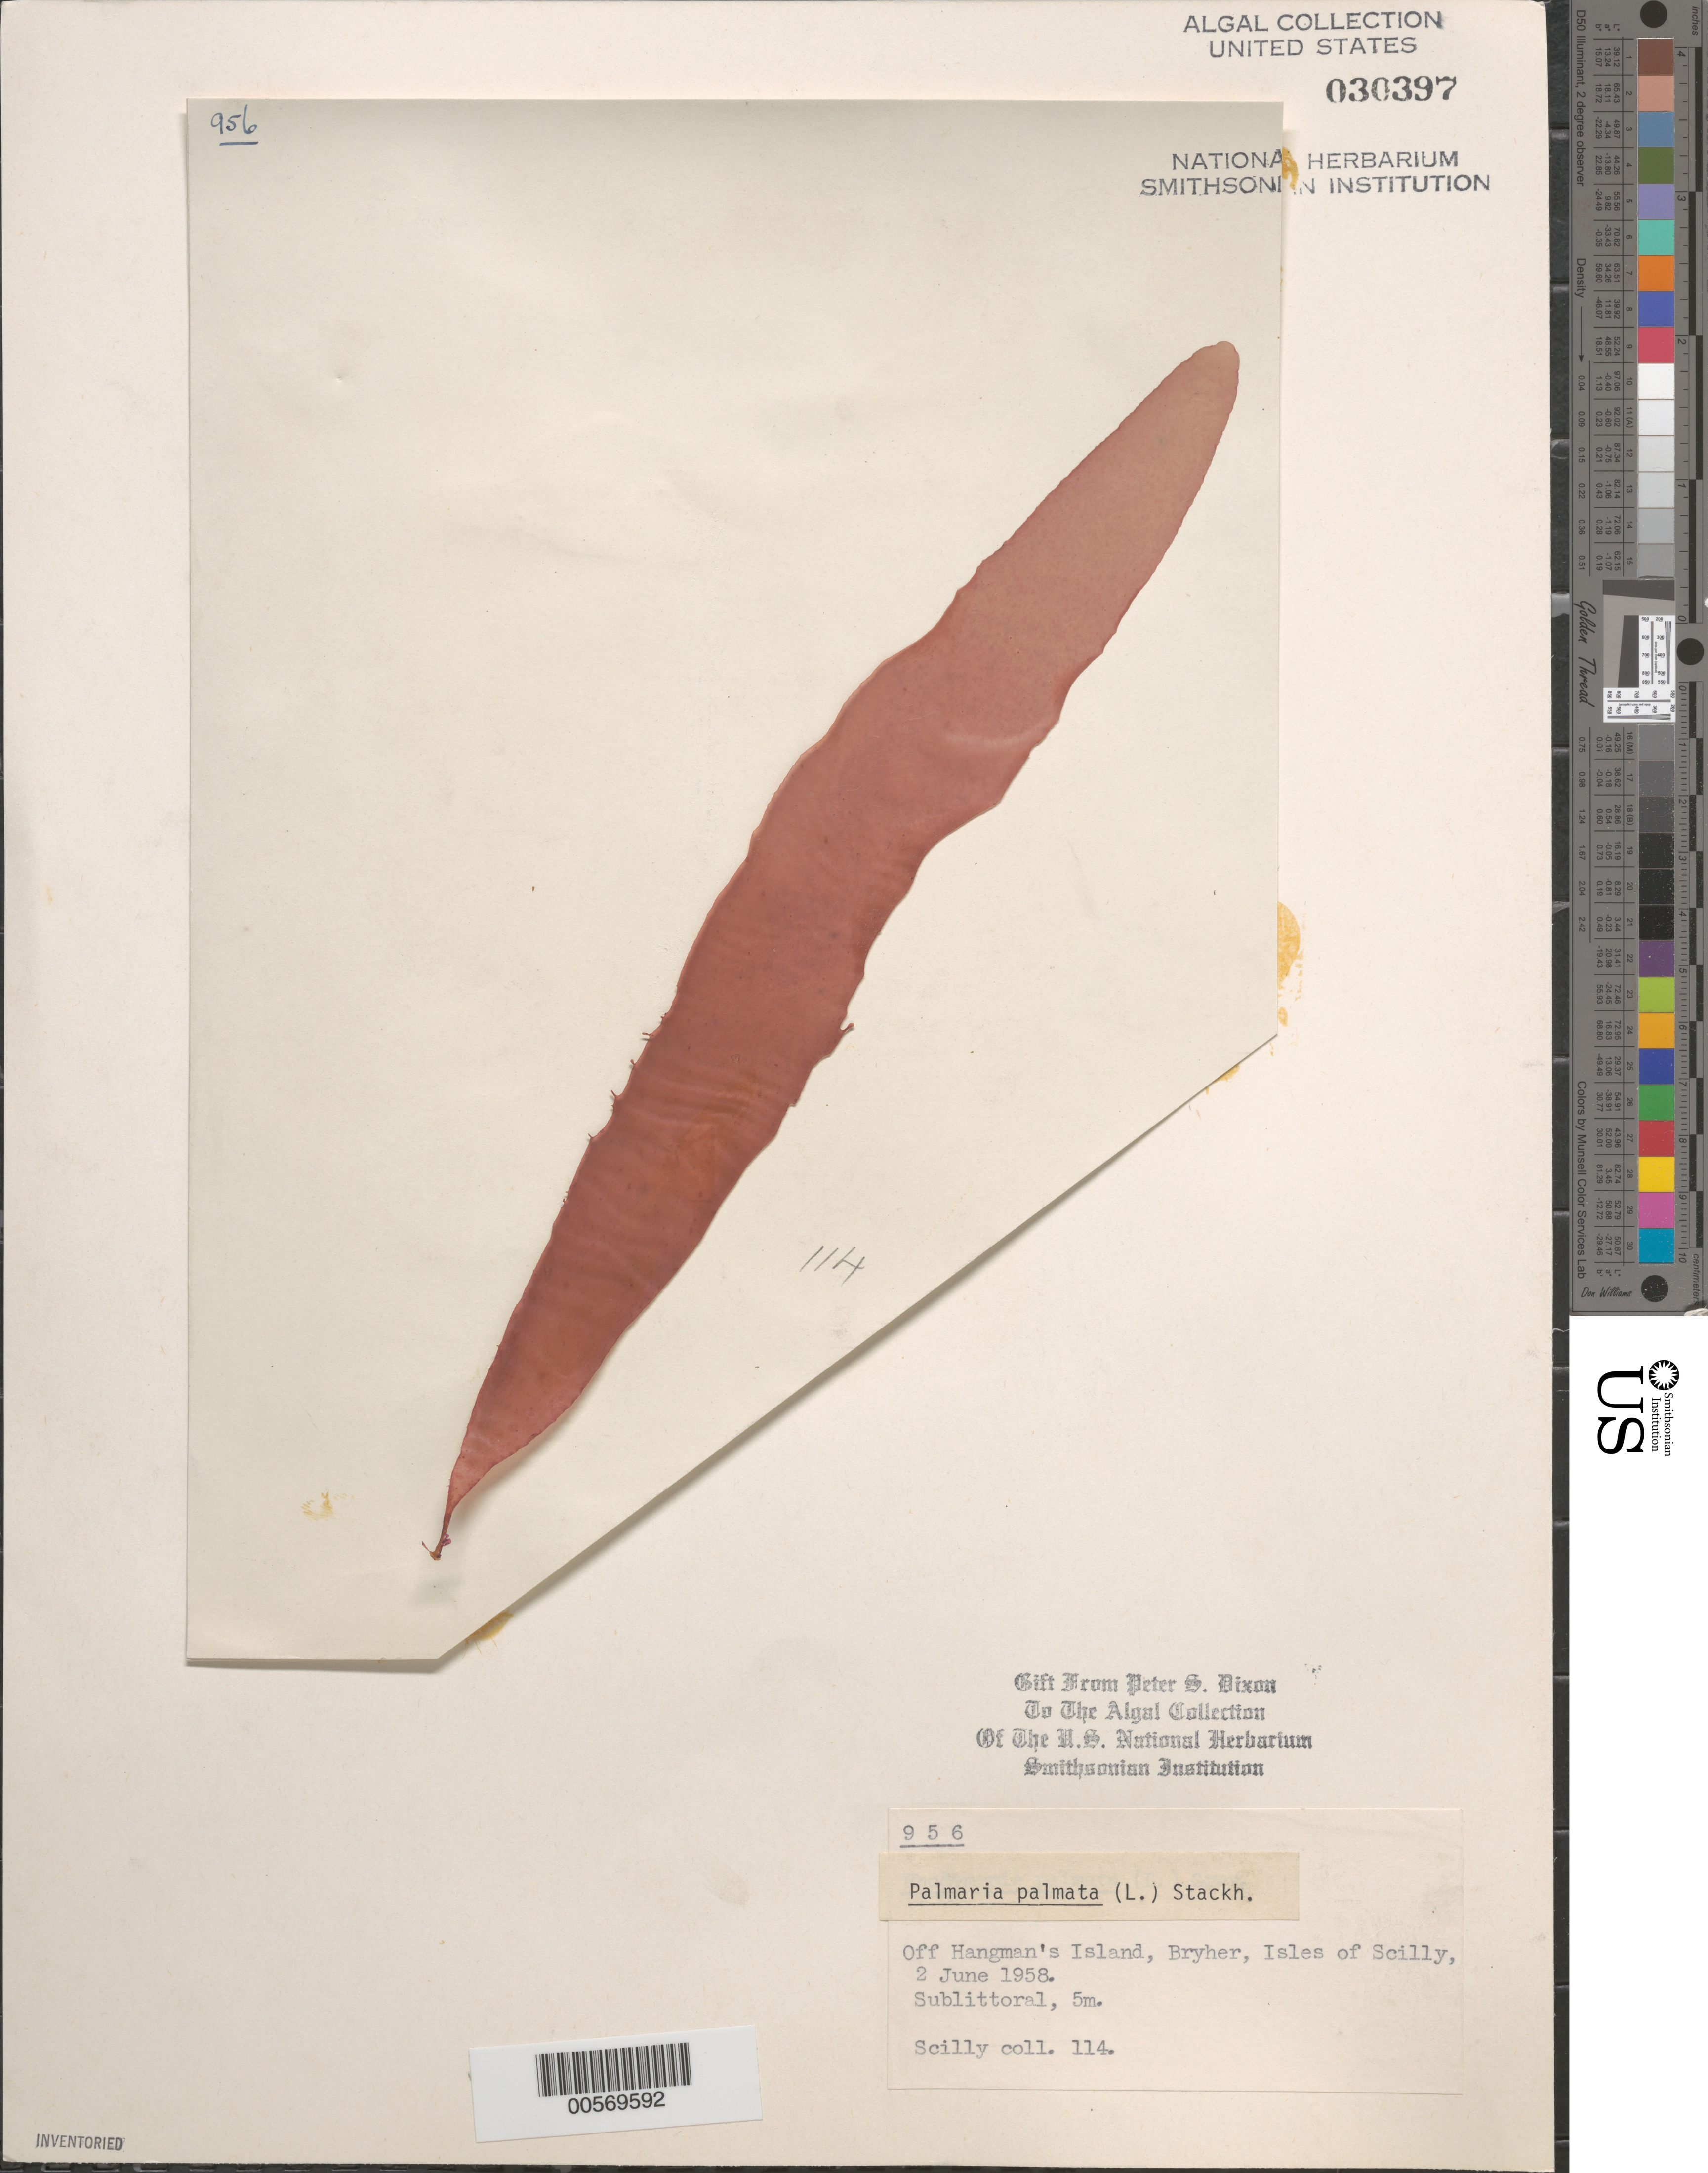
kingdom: Plantae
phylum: Rhodophyta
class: Florideophyceae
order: Palmariales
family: Palmariaceae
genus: Palmaria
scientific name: Palmaria palmata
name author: (L.) F. Weber & D. Mohr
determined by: Dixon, P. S.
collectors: P. S. Dixon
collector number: PSD 956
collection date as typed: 02 Jun 1958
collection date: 1958-06-02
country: United Kingdom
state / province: England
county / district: Council of the Isles of Scilly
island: Bryher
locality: Off Hangman's Island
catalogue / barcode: US 30397